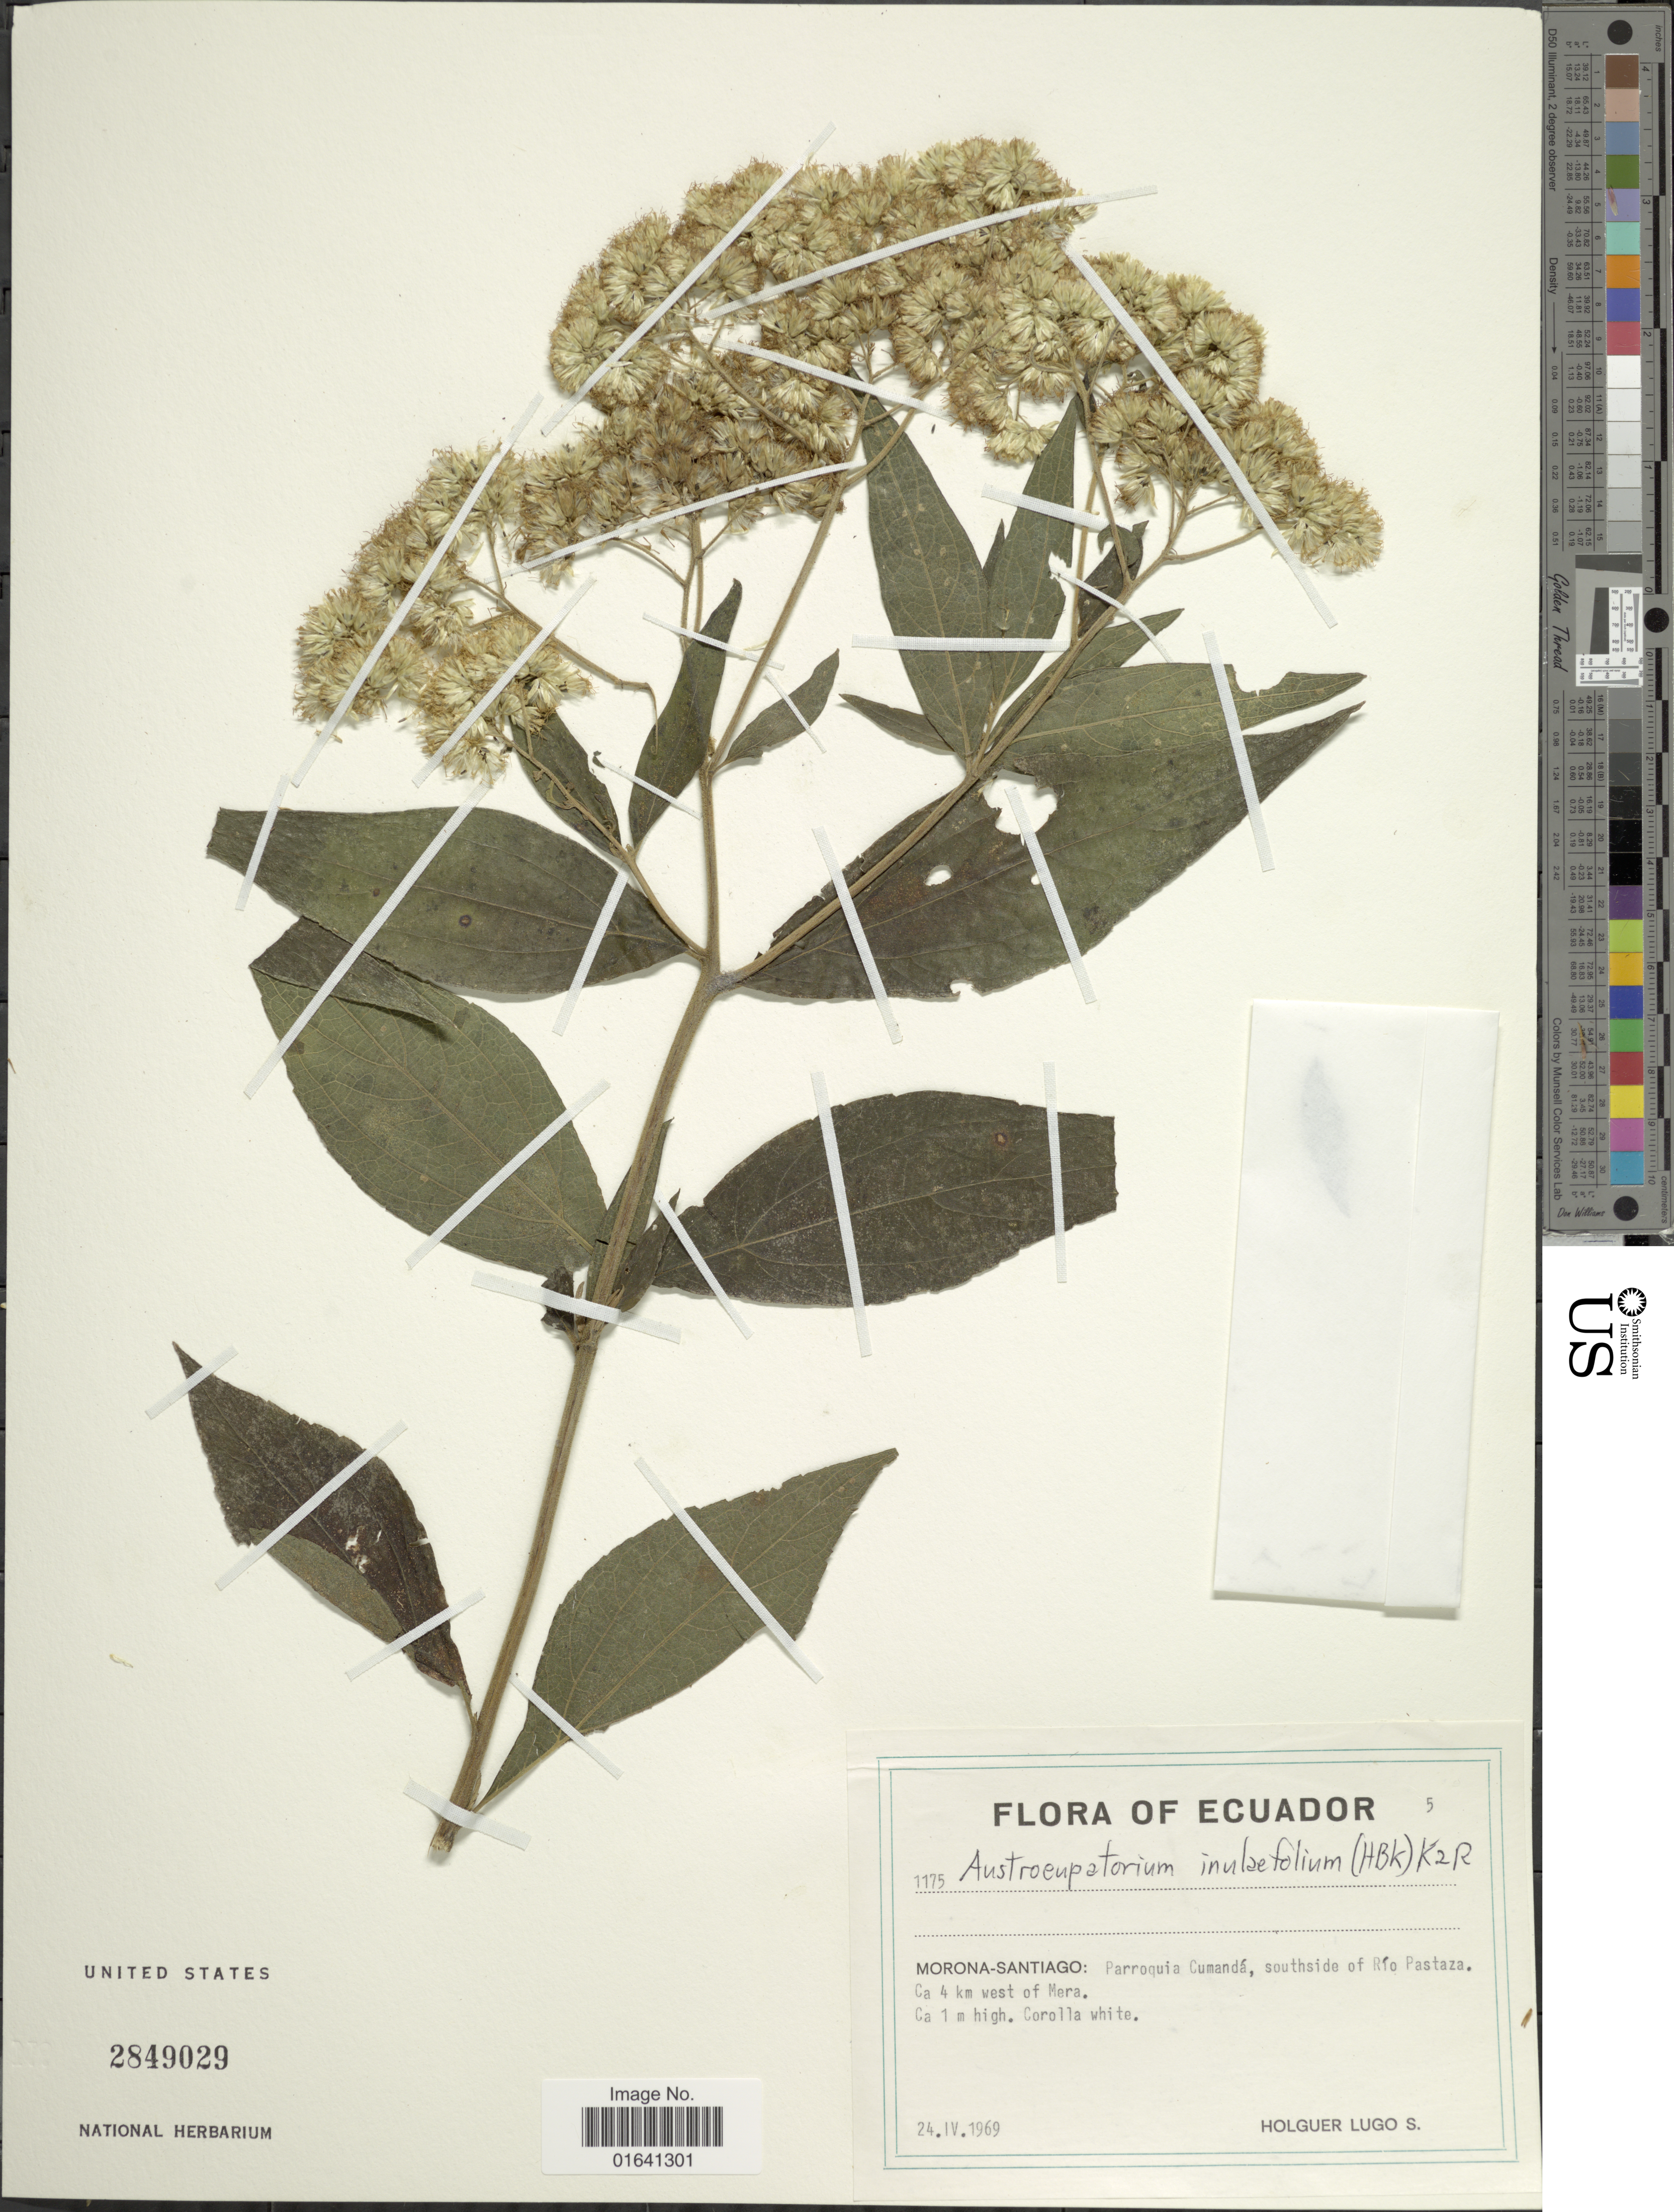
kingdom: Plantae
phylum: Tracheophyta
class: Magnoliopsida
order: Asterales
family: Asteraceae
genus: Austroeupatorium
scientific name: Austroeupatorium inulaefolium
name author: (Kunth) R.M. King & H. Rob.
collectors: H. Lugo S.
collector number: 1175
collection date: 1969-04-24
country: Ecuador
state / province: Morona-Santiago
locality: Parroquia Cumandá, southside of Río Pastaza. Ca 4 km west of Mera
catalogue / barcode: US 2849029